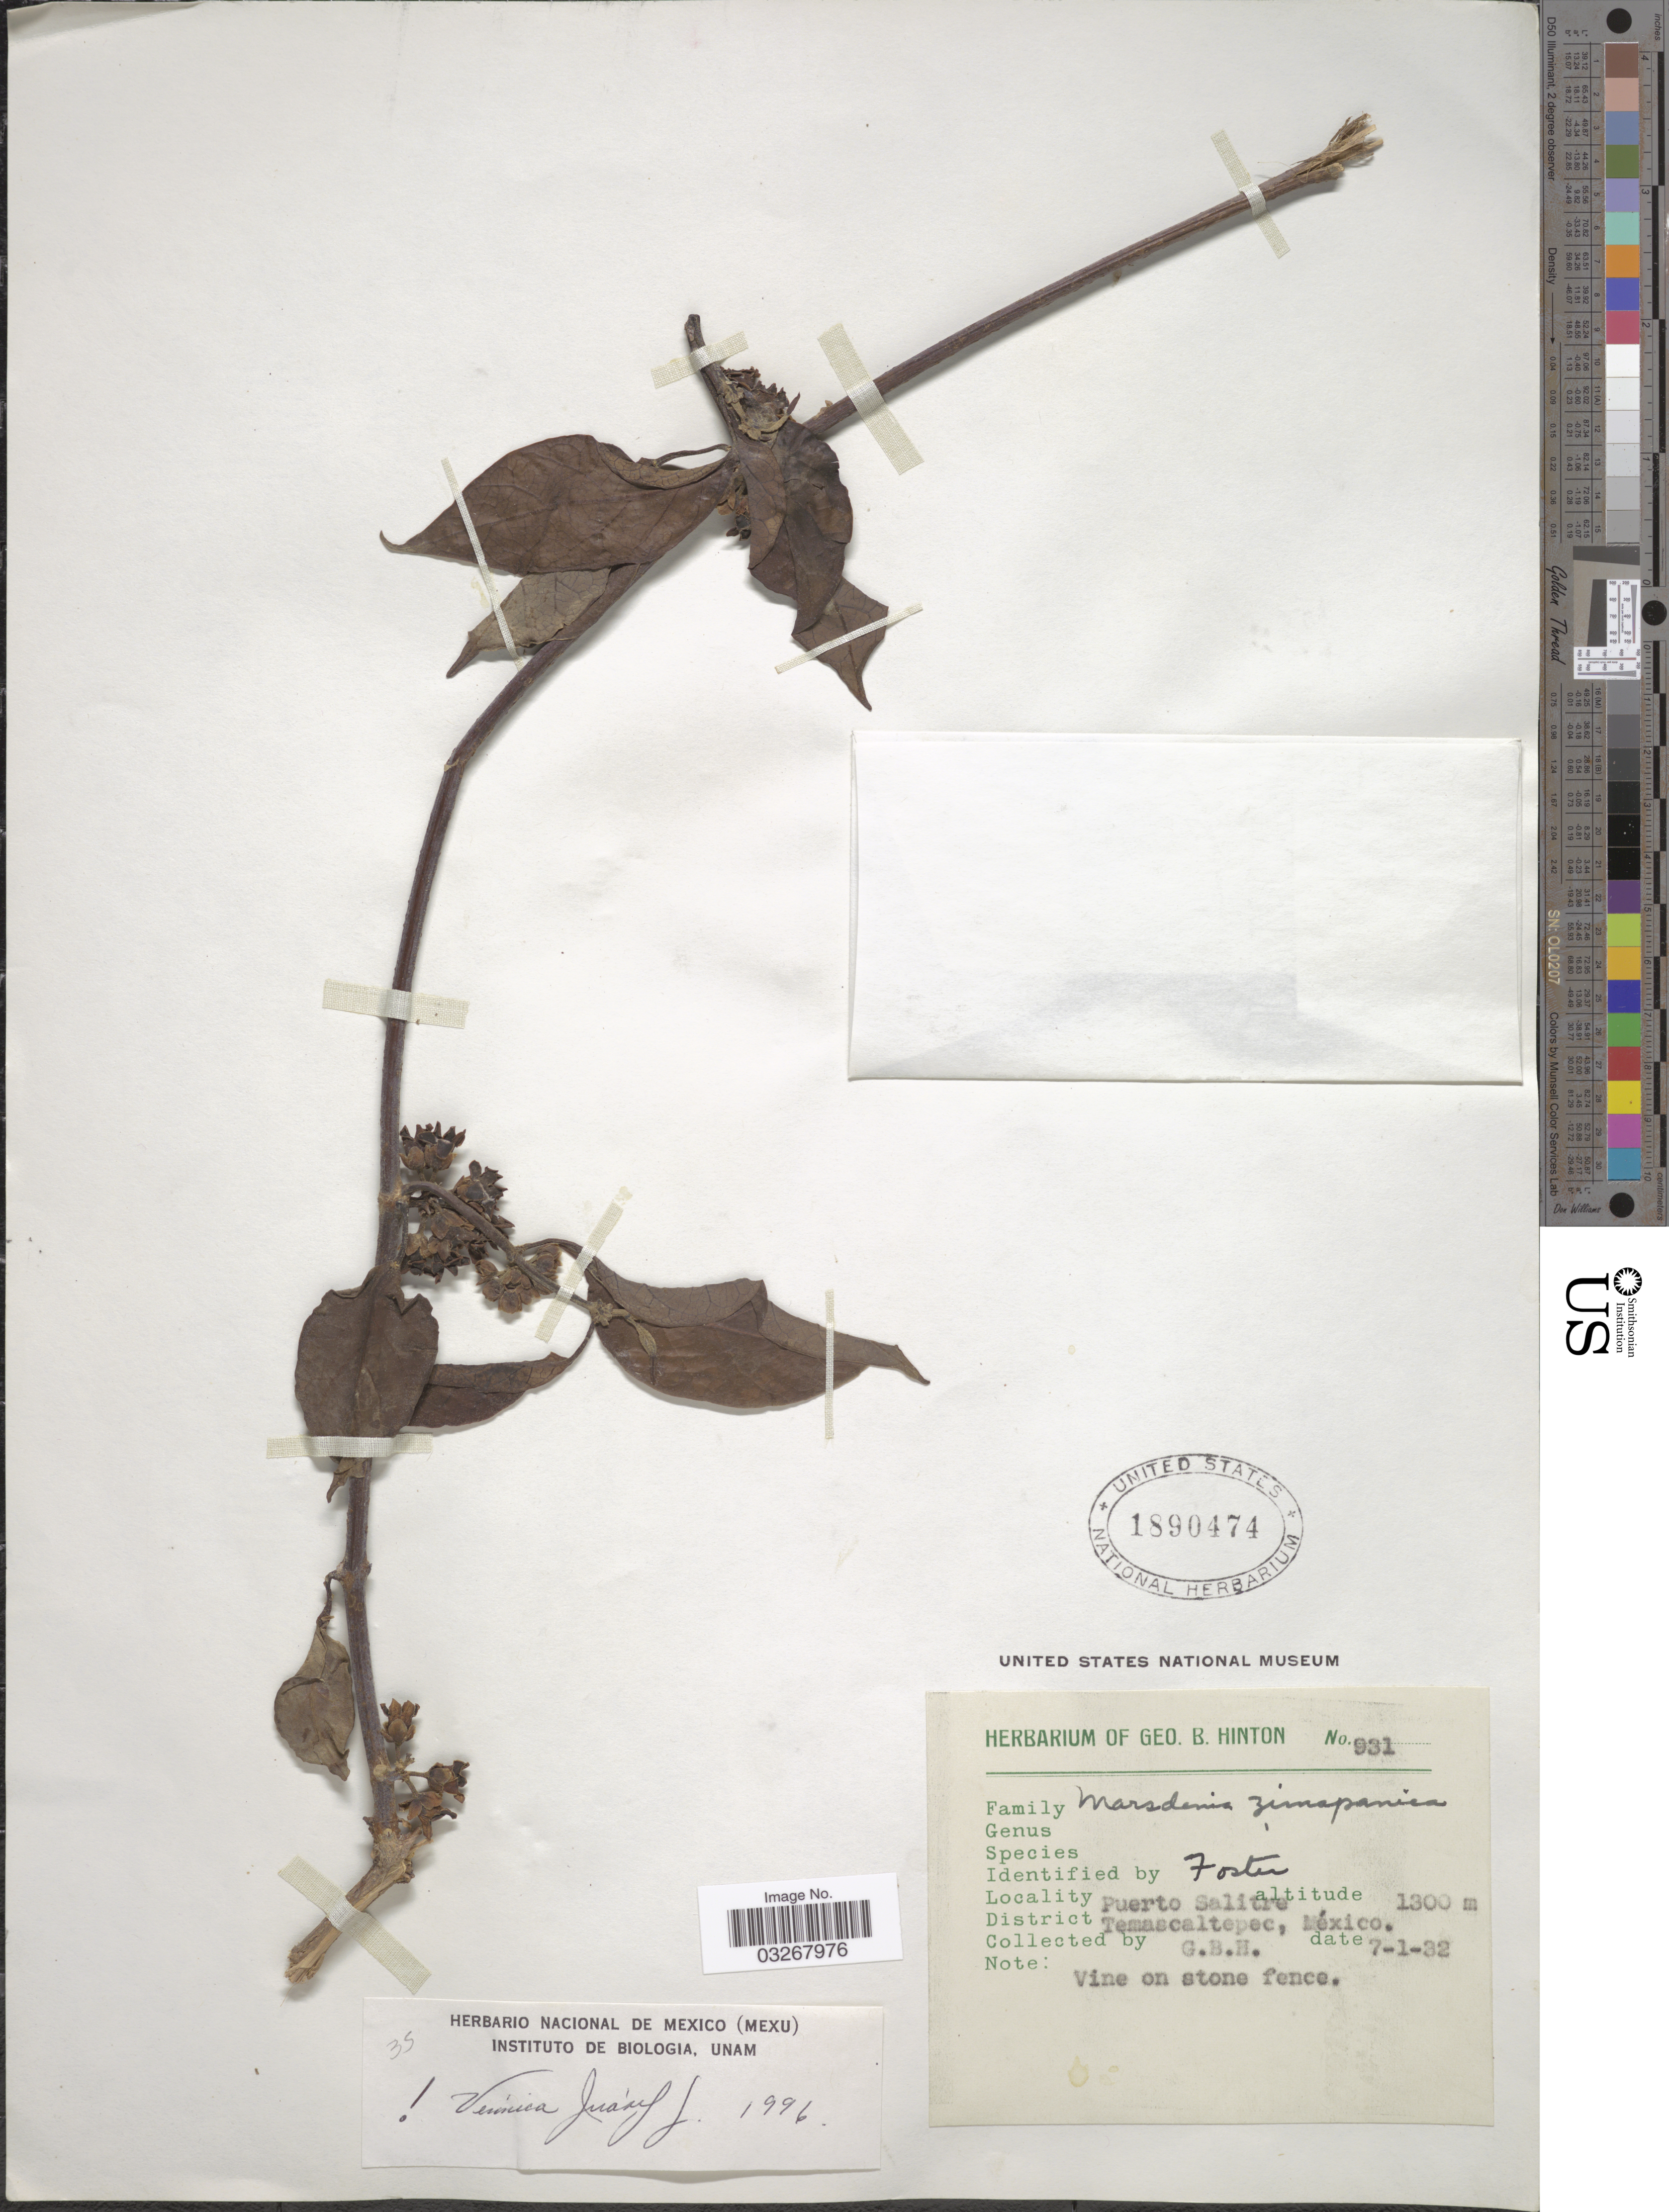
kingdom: Plantae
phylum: Tracheophyta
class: Magnoliopsida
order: Gentianales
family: Apocynaceae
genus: Marsdenia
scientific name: Marsdenia zimapanica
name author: Hemsl.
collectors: G. B. Hinton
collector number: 931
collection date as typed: Transcribed d/m/y: 7/1/32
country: Mexico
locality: Puerto Salitre, District Temascaltepec.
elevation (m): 1300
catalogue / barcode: US 1890474